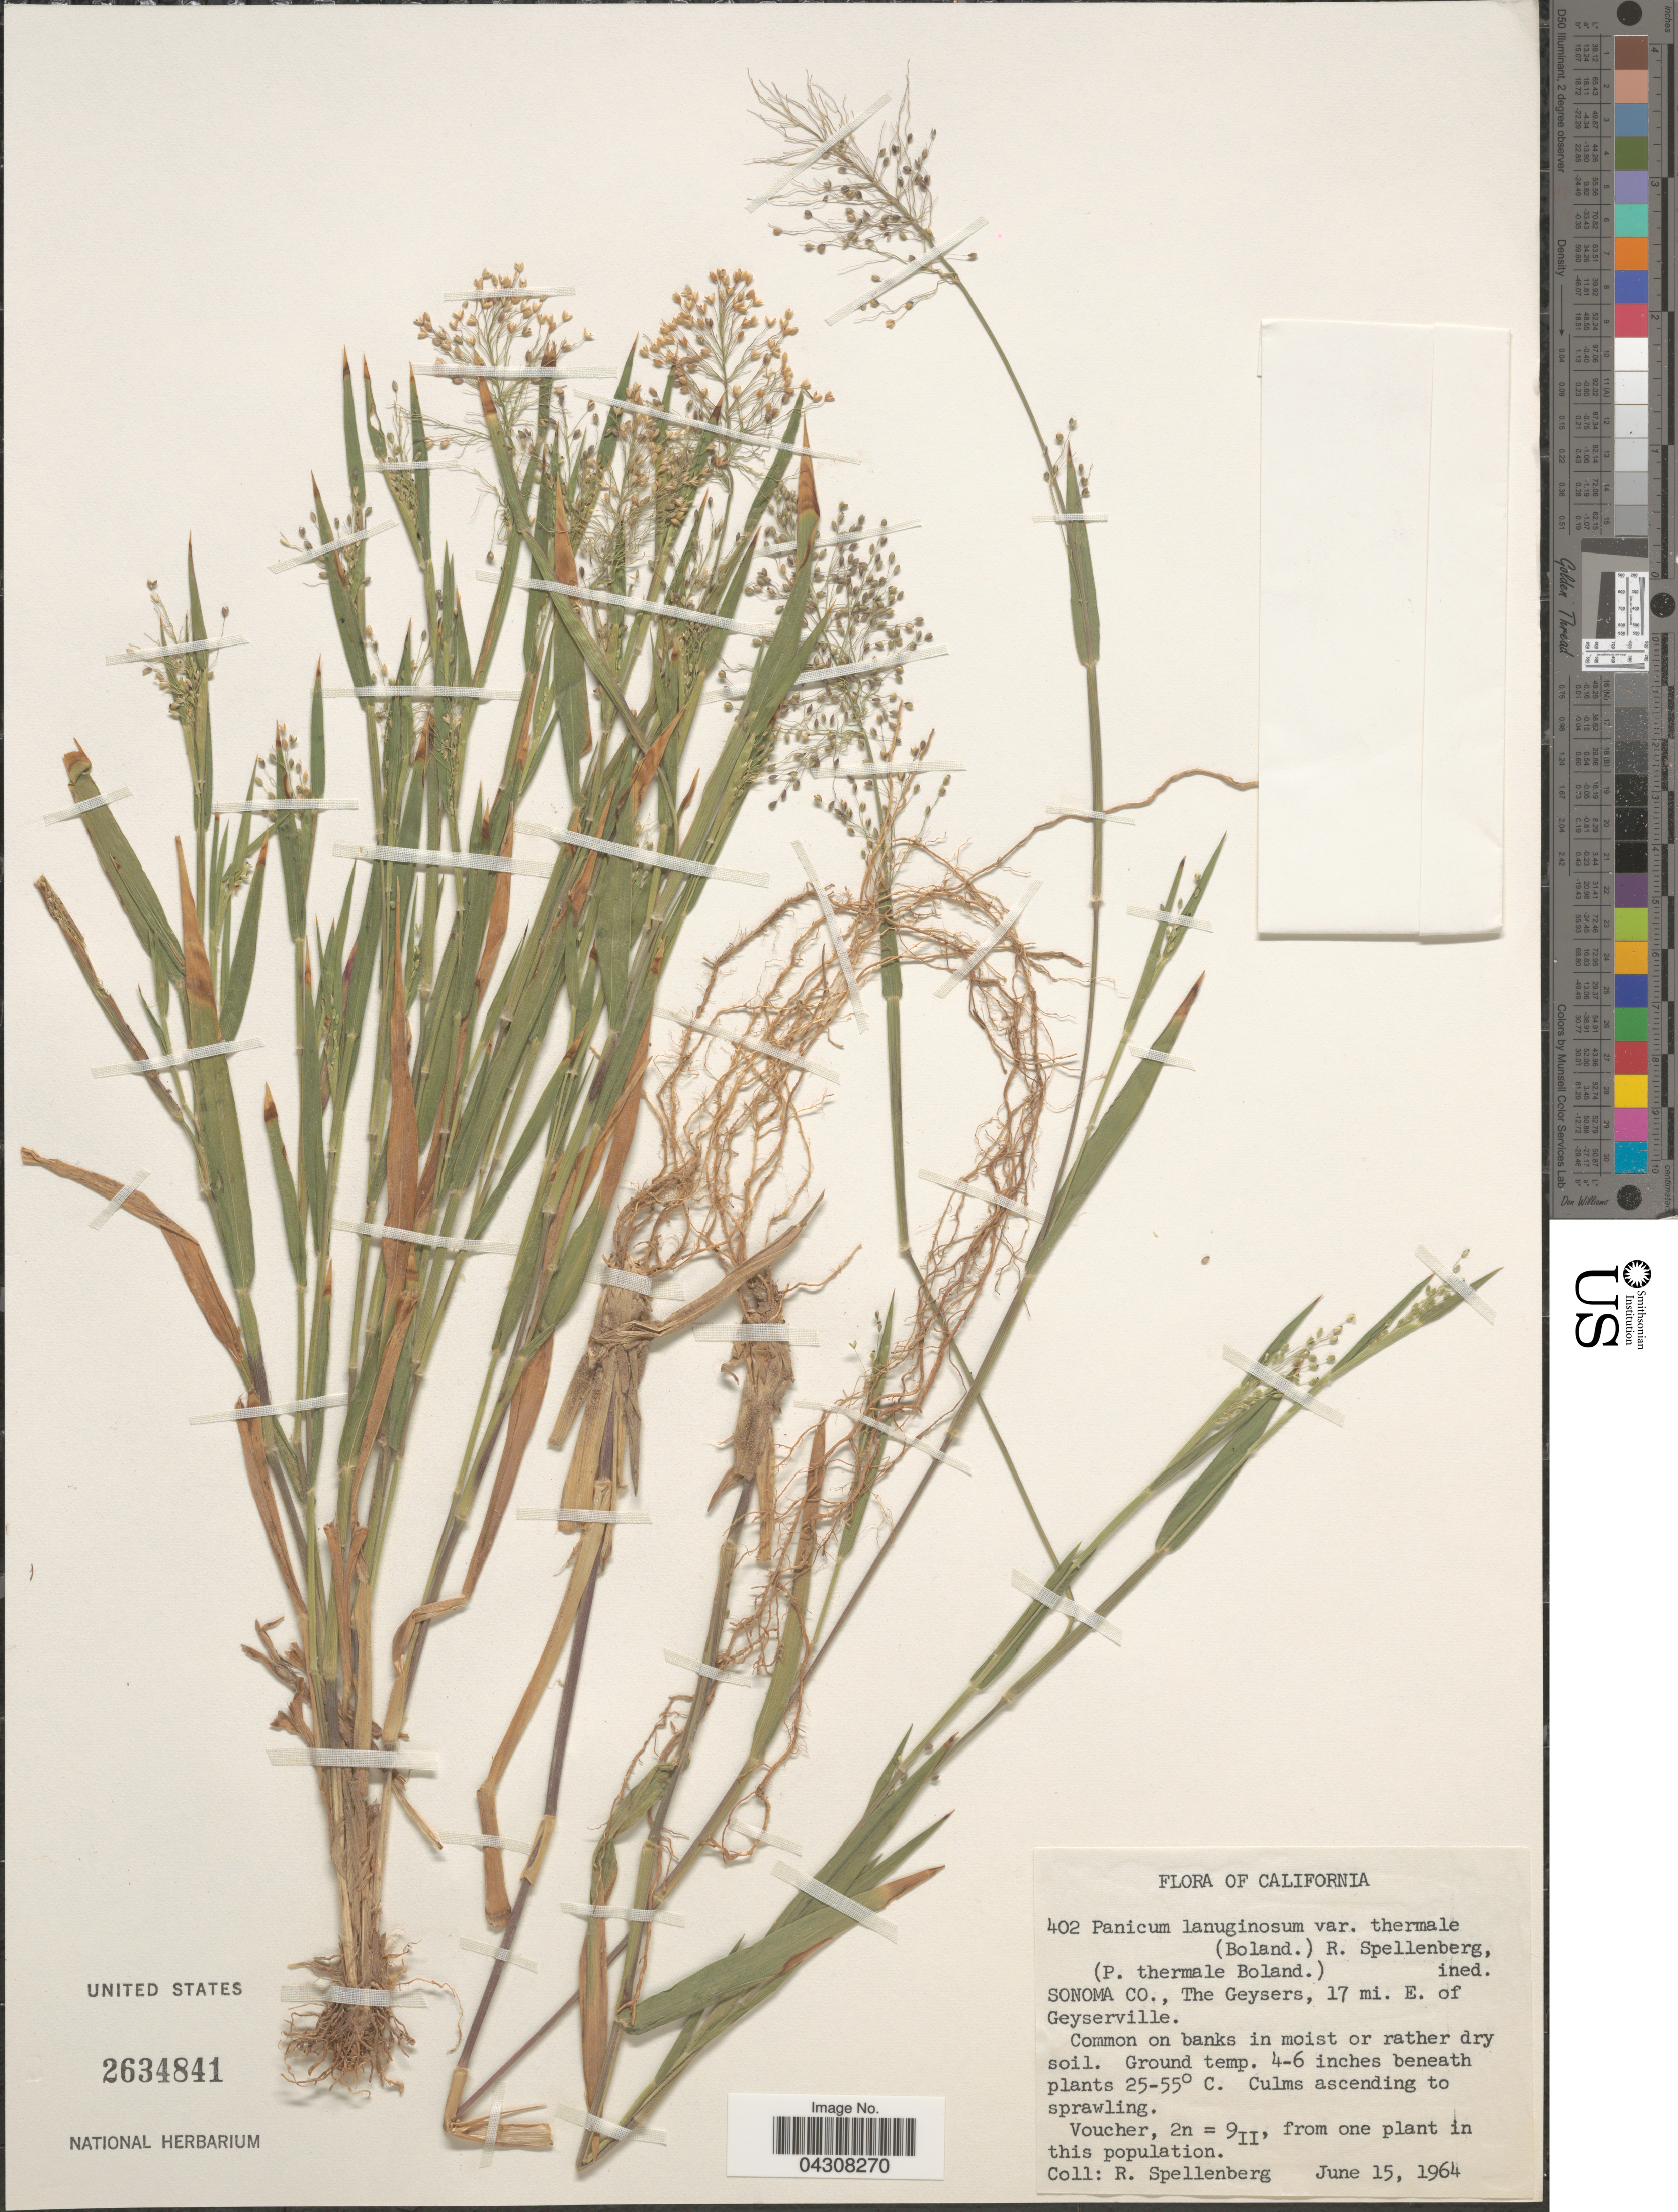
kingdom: Plantae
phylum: Tracheophyta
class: Liliopsida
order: Poales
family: Poaceae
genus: Dichanthelium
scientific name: Dichanthelium acuminatum var. acuminatum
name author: (Sw.) Gould & C.A. Clark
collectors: R. Spellenberg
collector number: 402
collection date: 1964-06-15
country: United States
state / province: California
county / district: Sonoma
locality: Sonoma Co., The Geysers, 17 mi. E. of Geyserville. Common on banks in moist or rather dry soil.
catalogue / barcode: US 2634841